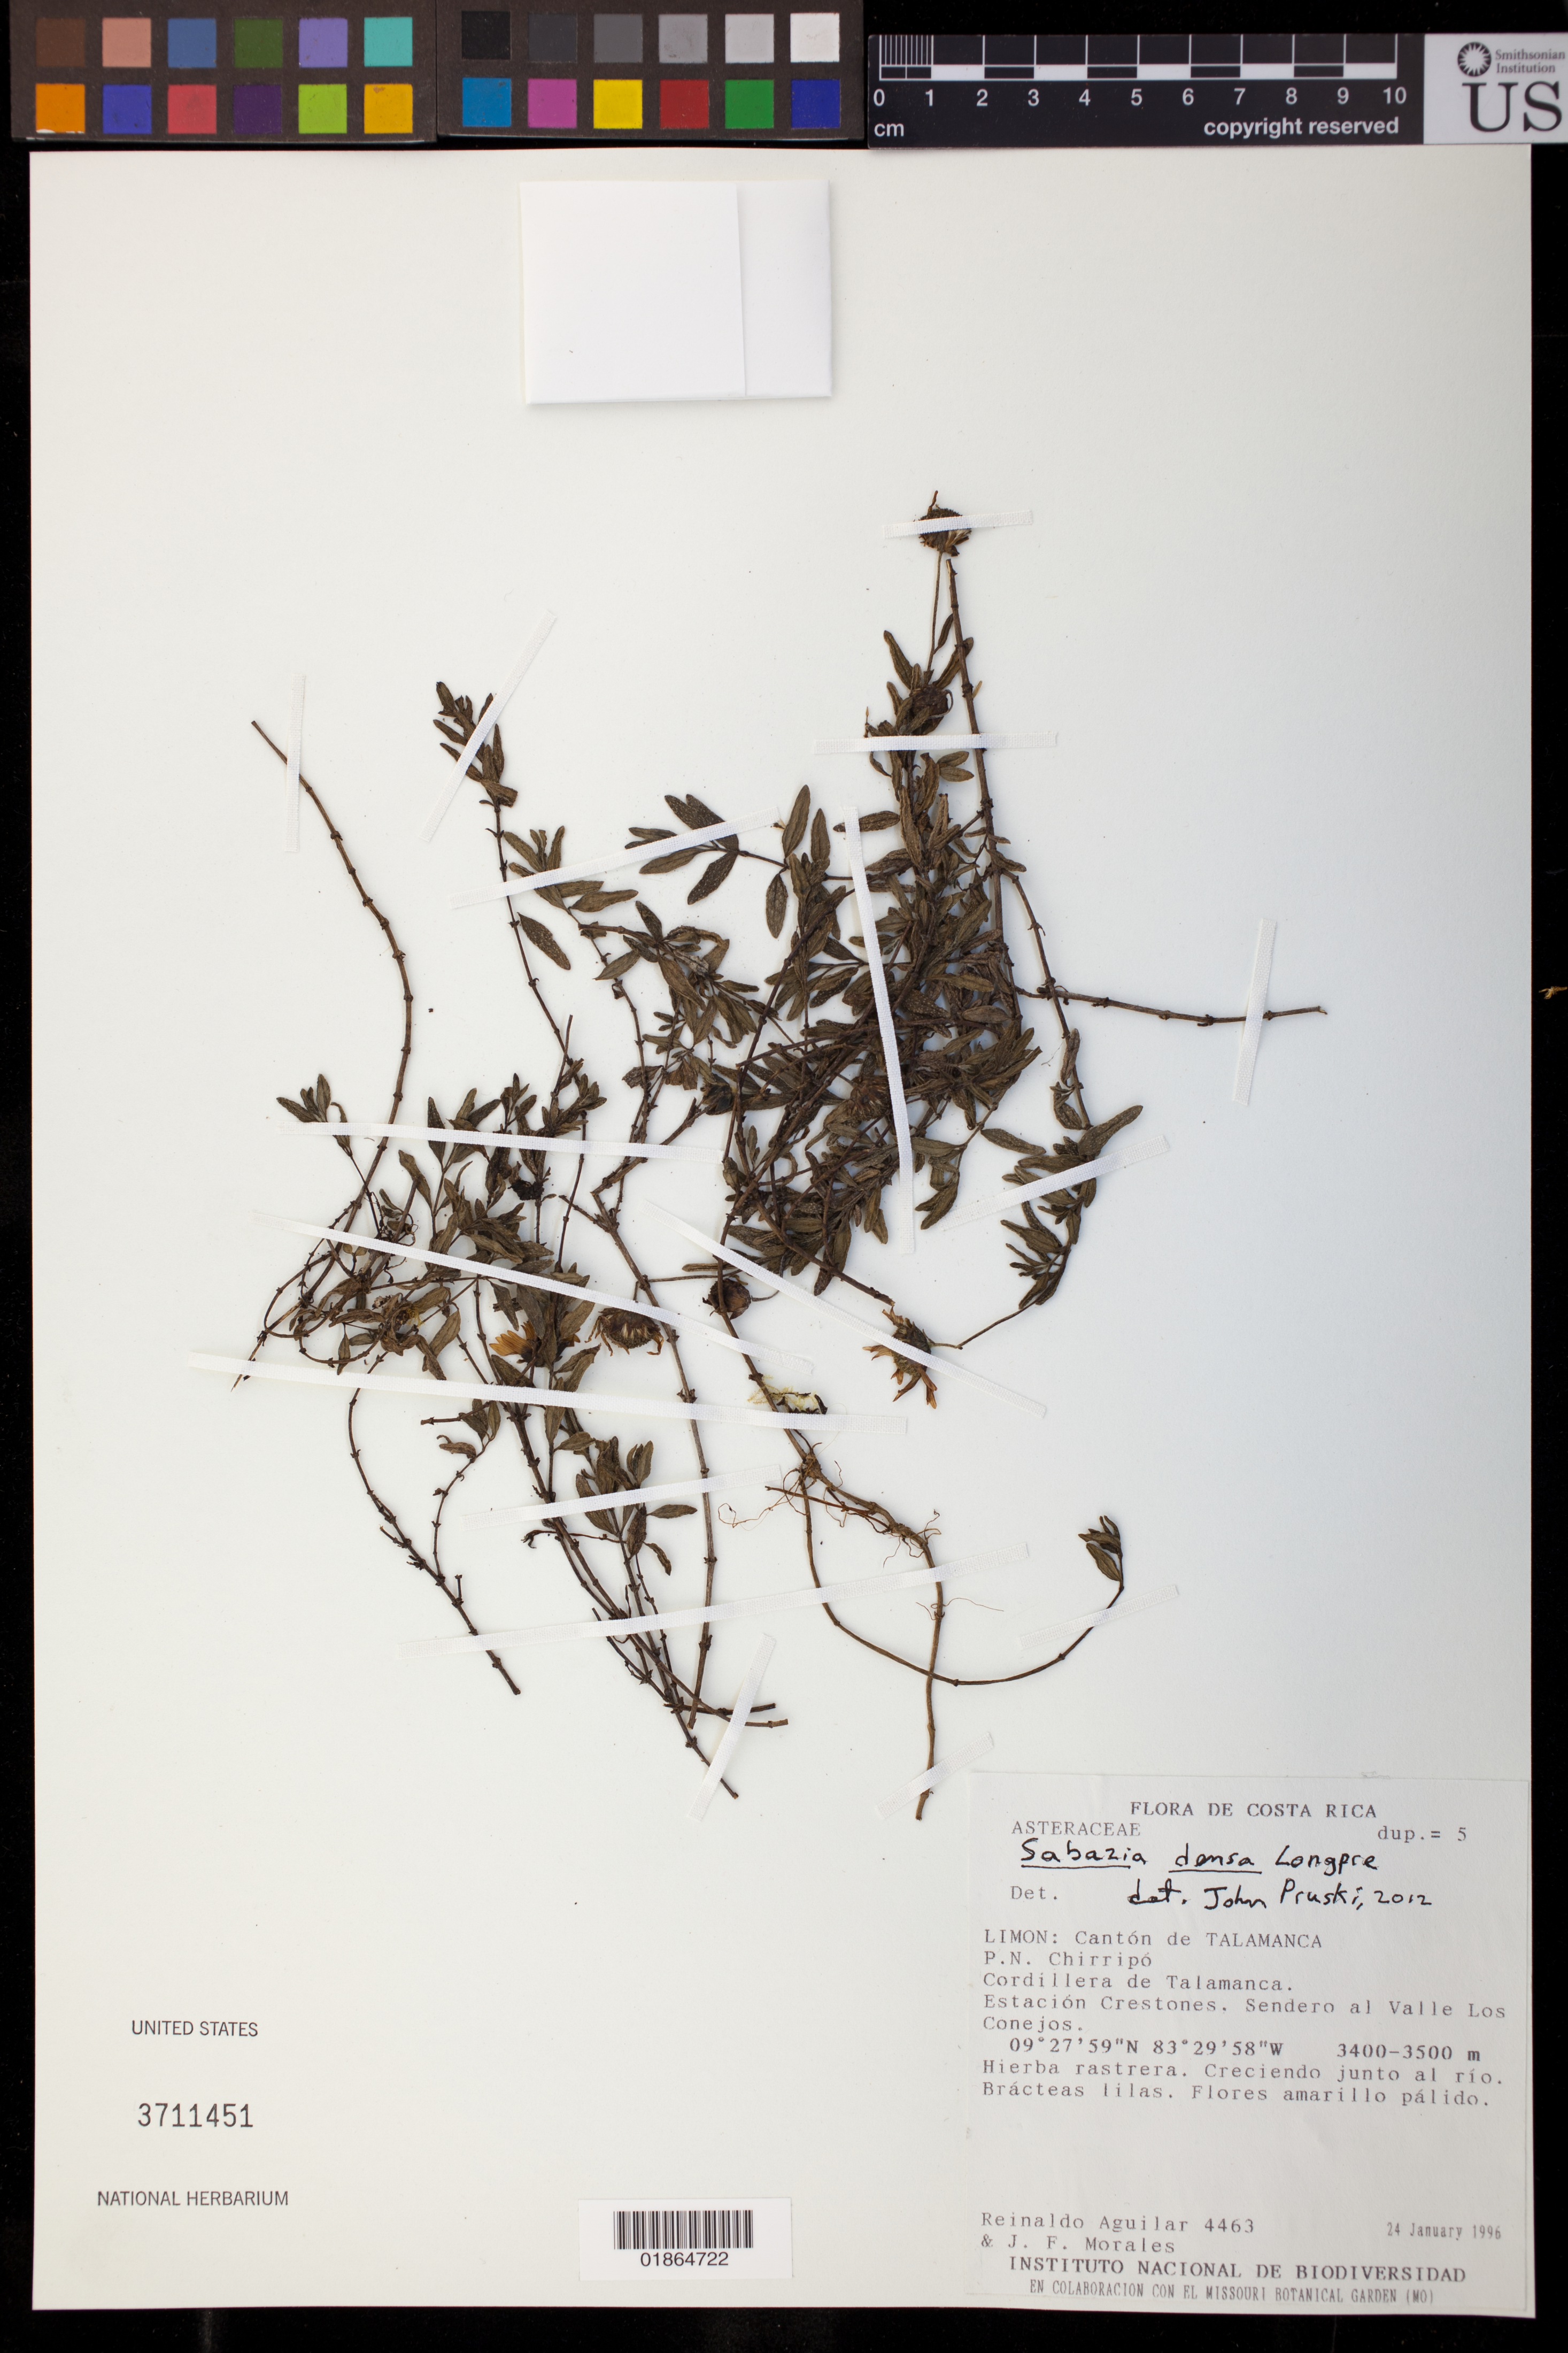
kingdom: Plantae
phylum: Tracheophyta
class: Magnoliopsida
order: Asterales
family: Asteraceae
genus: Sabazia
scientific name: Sabazia densa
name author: Longpre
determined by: Pruski, J. F.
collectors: R. Aguilar & J. F. Morales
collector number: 4463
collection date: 1996-01-24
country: Costa Rica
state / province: Limón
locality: Canton de Talamanca, P. N. Chirripo, Cordillera de Talamanca. Estacion Crestones. Sendero al Valle Los Conejos.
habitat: Creciendo junto al rio.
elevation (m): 3400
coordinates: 9 27 59 N, 83 29 58 W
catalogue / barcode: US 3711451